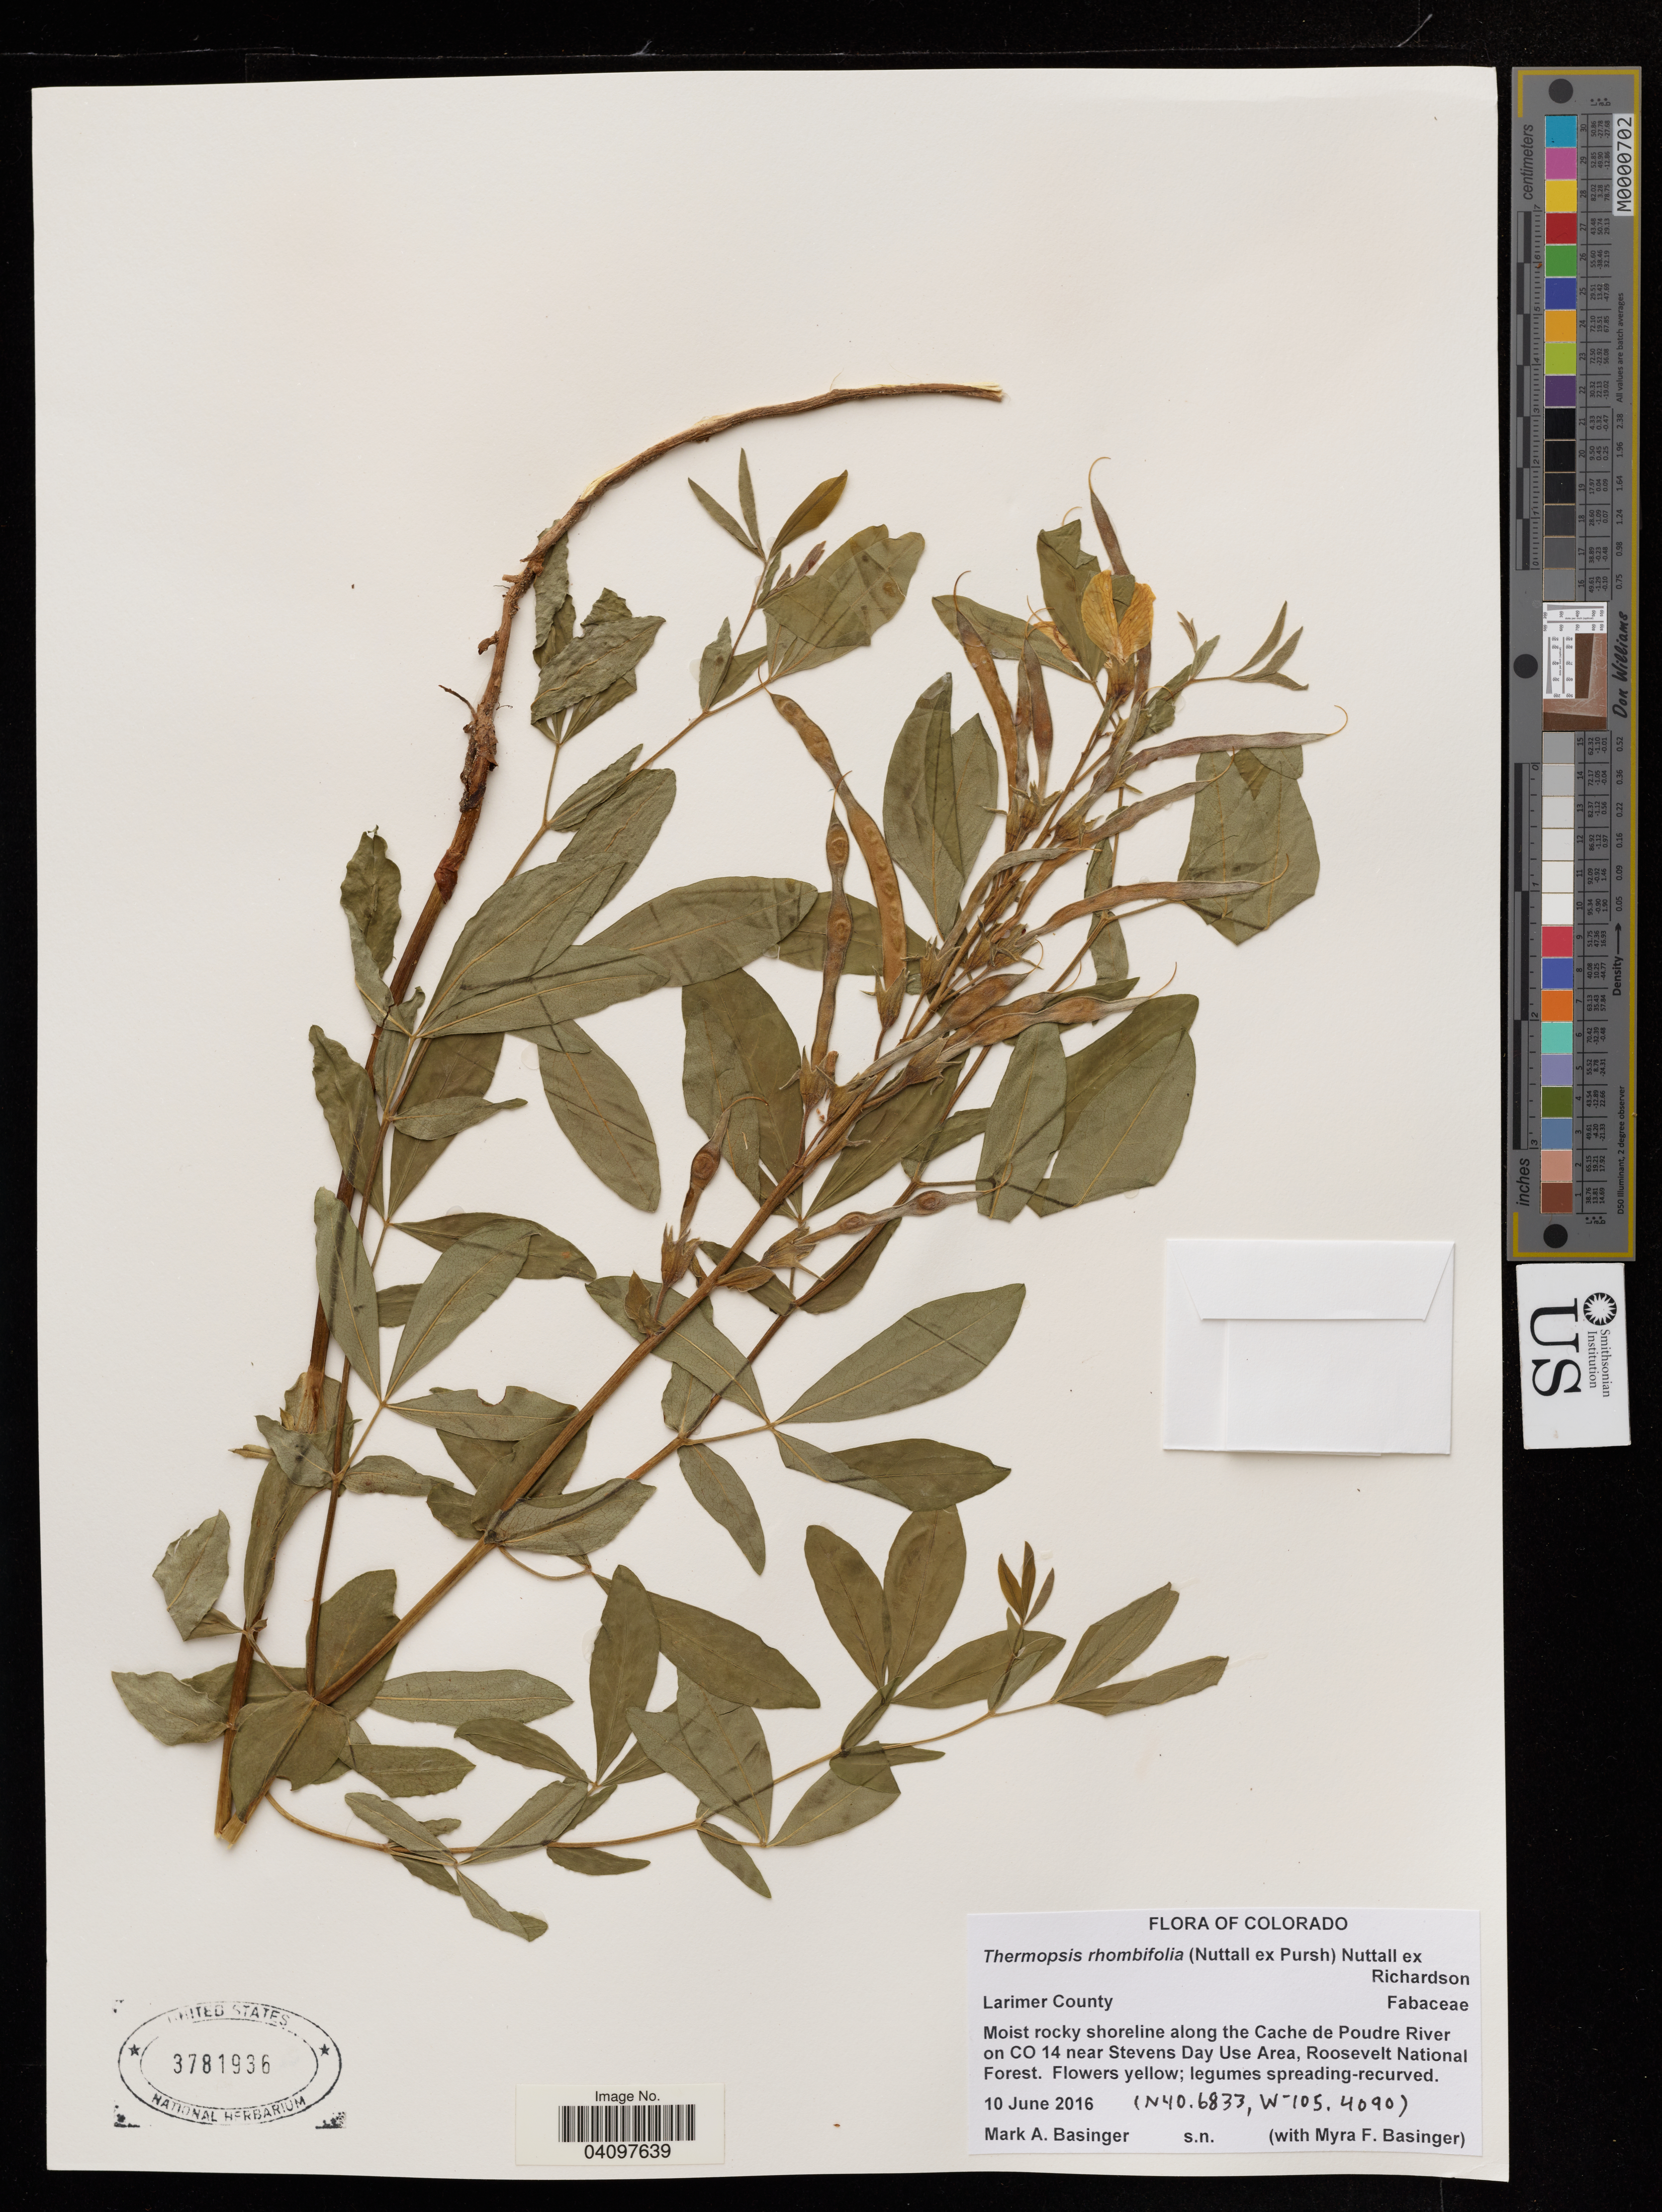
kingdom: Plantae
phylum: Tracheophyta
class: Magnoliopsida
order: Fabales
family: Fabaceae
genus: Thermopsis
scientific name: Thermopsis rhombifolia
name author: Richardson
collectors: M. Basinger & M. Basinger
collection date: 2016-06-10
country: United States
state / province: Colorado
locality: Larimer County. Moist rocky shoreline along the Cache de Poudre River on CO 14 near Stevens Day Use Area, Roosevelt National Forest.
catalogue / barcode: US 3781936